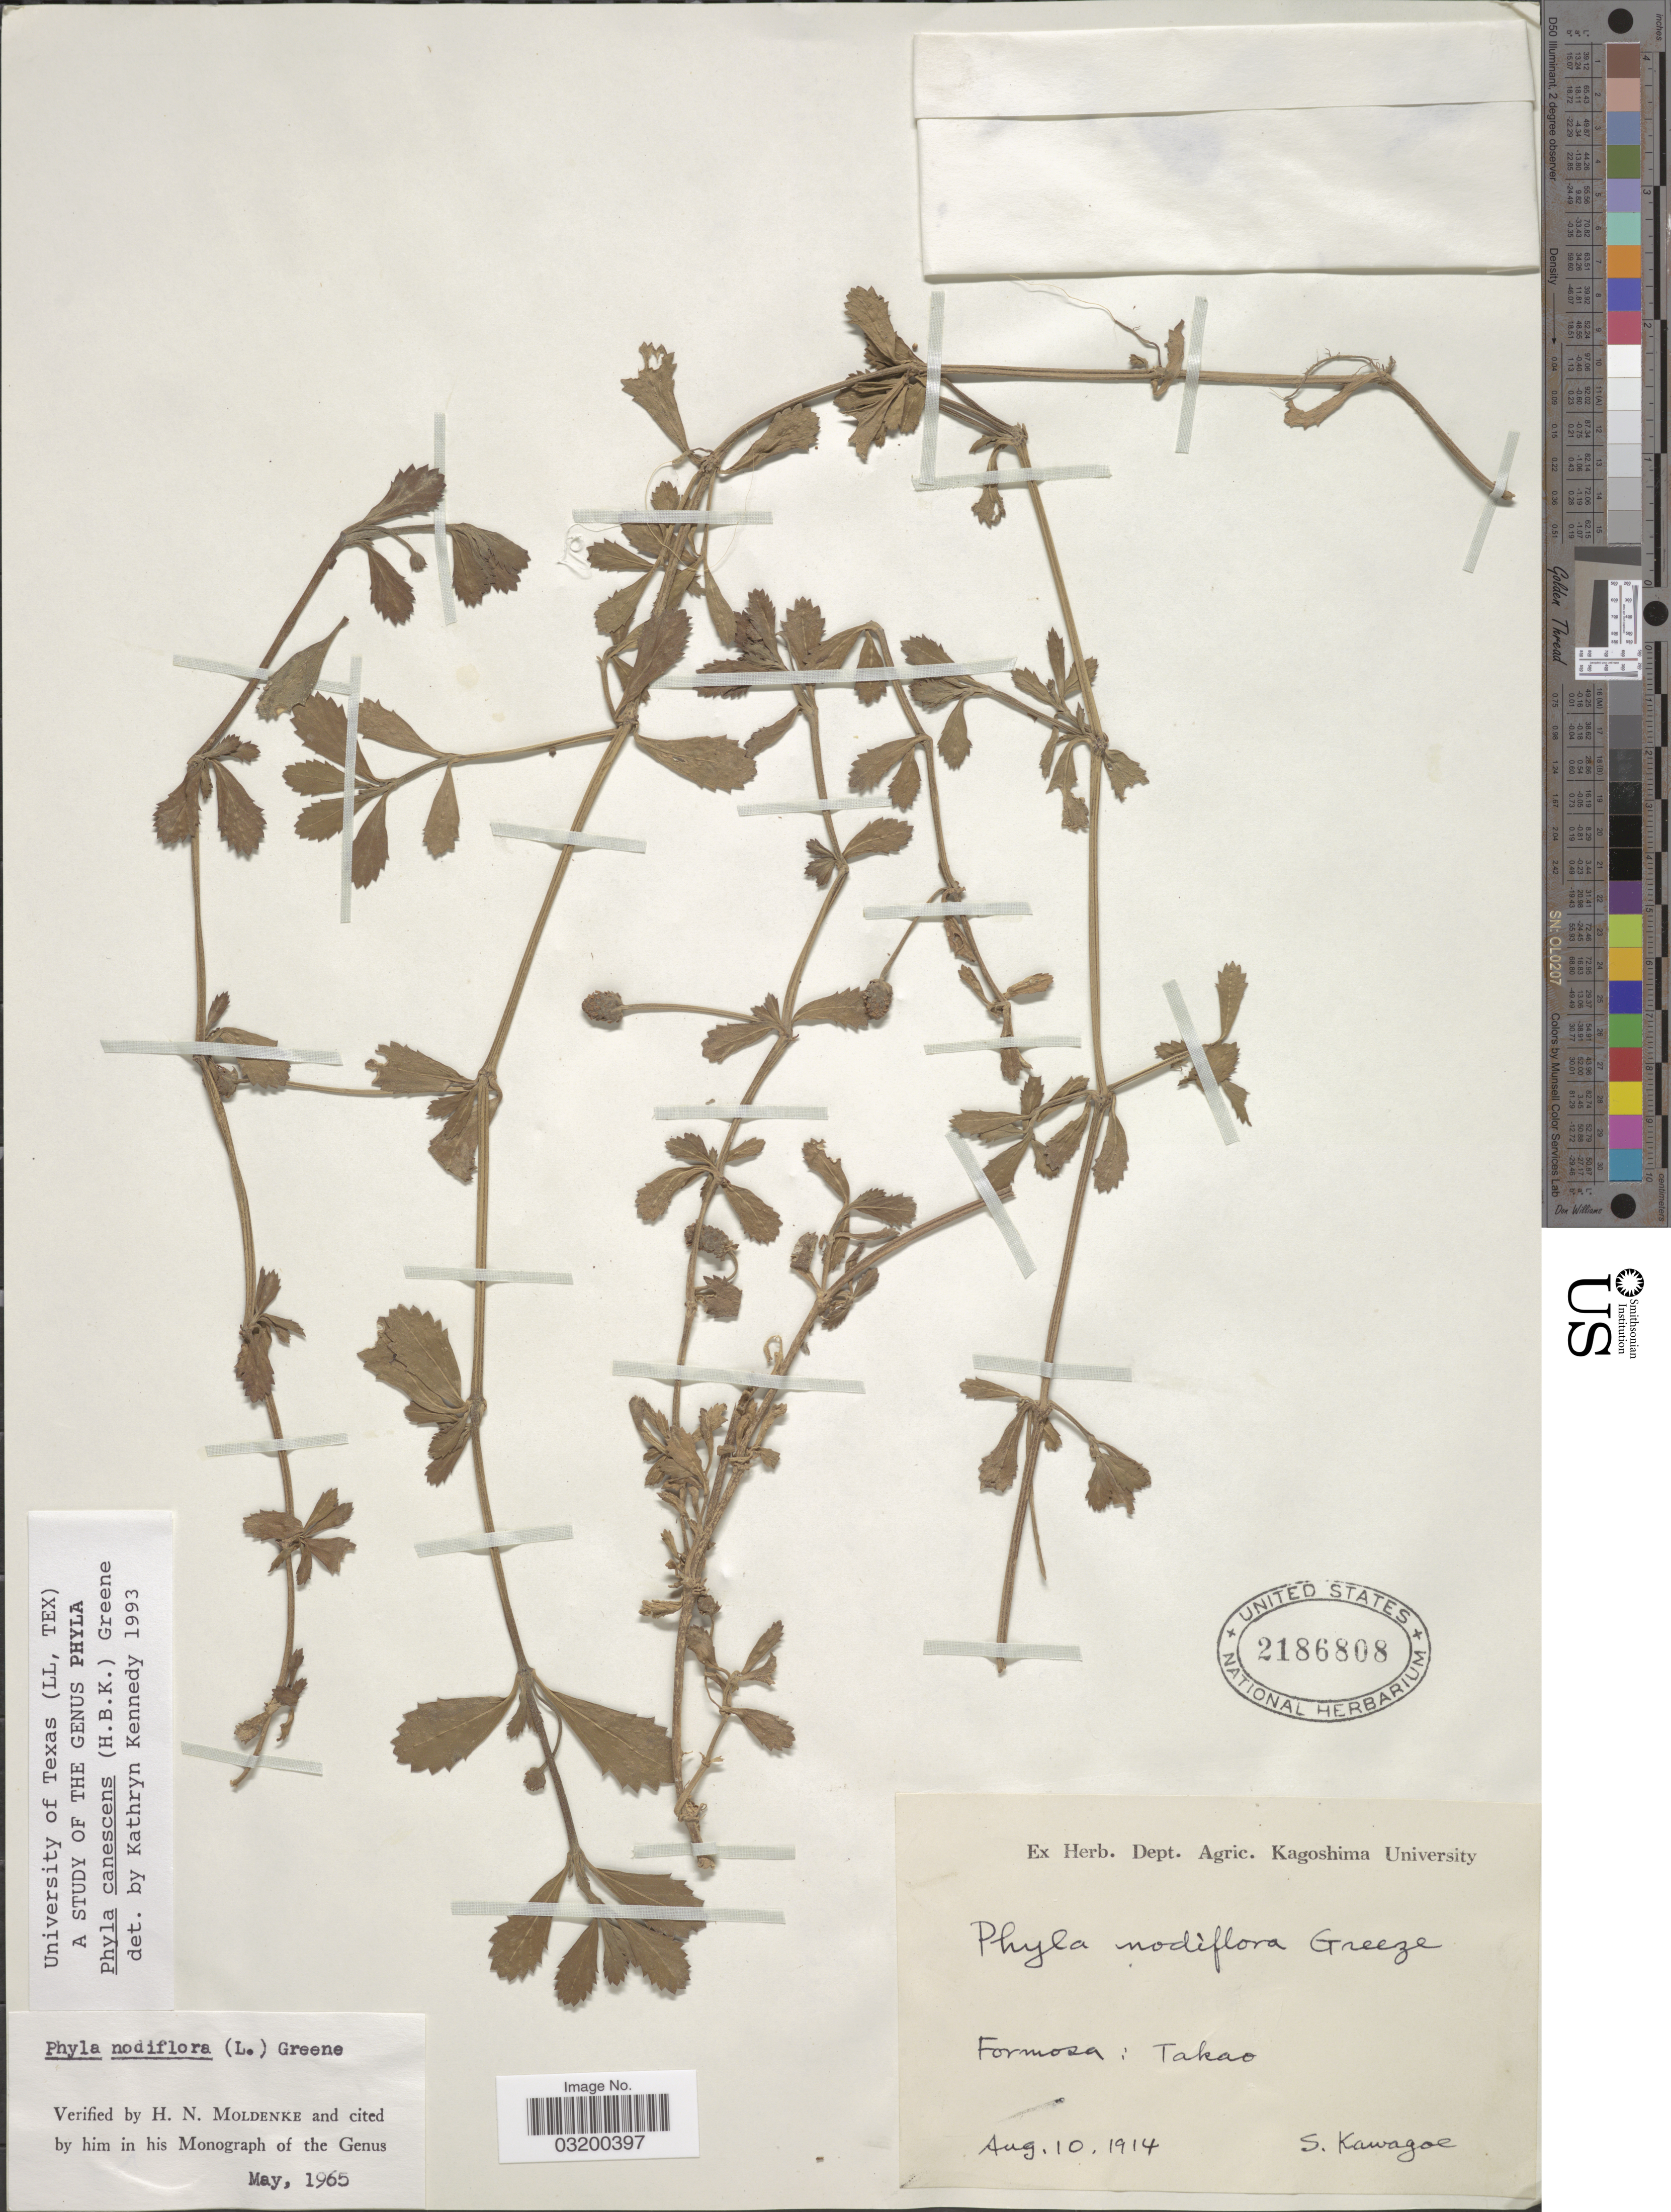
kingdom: Plantae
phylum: Tracheophyta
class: Magnoliopsida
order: Lamiales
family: Verbenaceae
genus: Phyla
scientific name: Phyla canescens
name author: (Kunth) S.W. Greene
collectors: S. Kawagoe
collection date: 1914-08-10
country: Taiwan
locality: Formosa: Takao.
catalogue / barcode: US 2186808